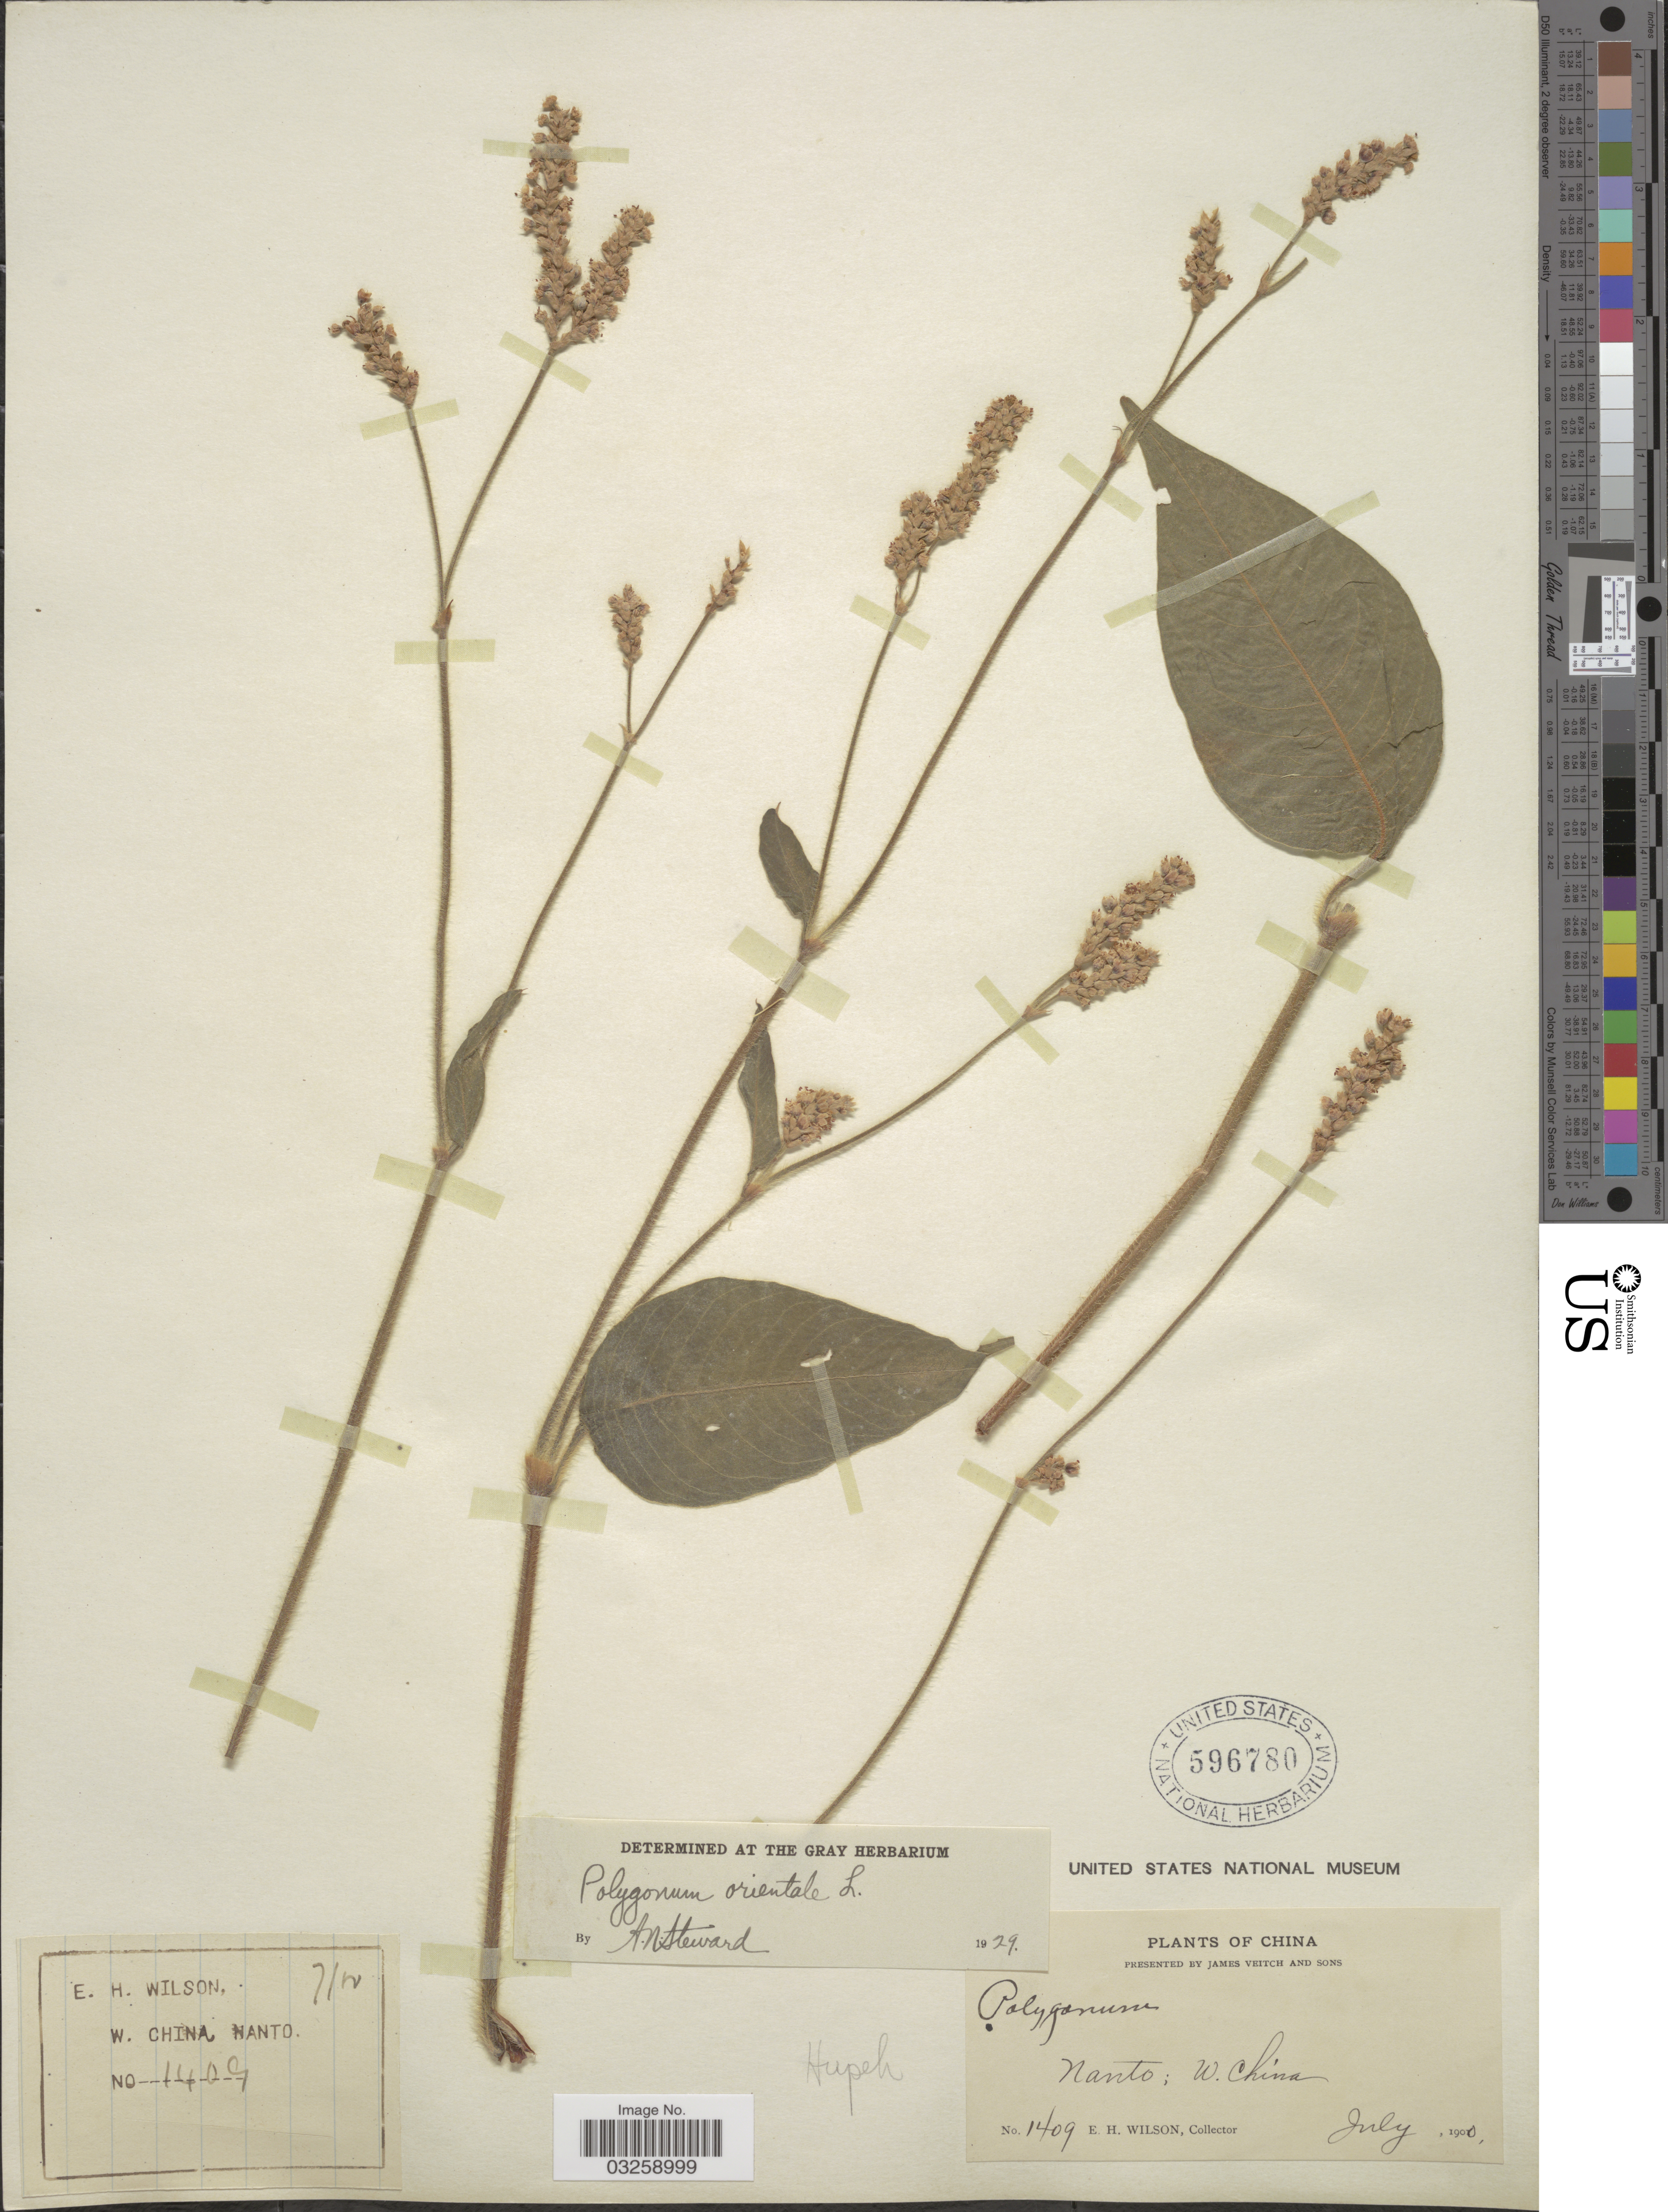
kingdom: Plantae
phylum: Tracheophyta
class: Magnoliopsida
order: Caryophyllales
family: Polygonaceae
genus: Polygonum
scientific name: Polygonum orientale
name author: L.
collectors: E. Wilson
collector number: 1409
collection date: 1900-07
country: China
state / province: Hubei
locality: W. china, Nanto. Hupeh.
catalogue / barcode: US 596780